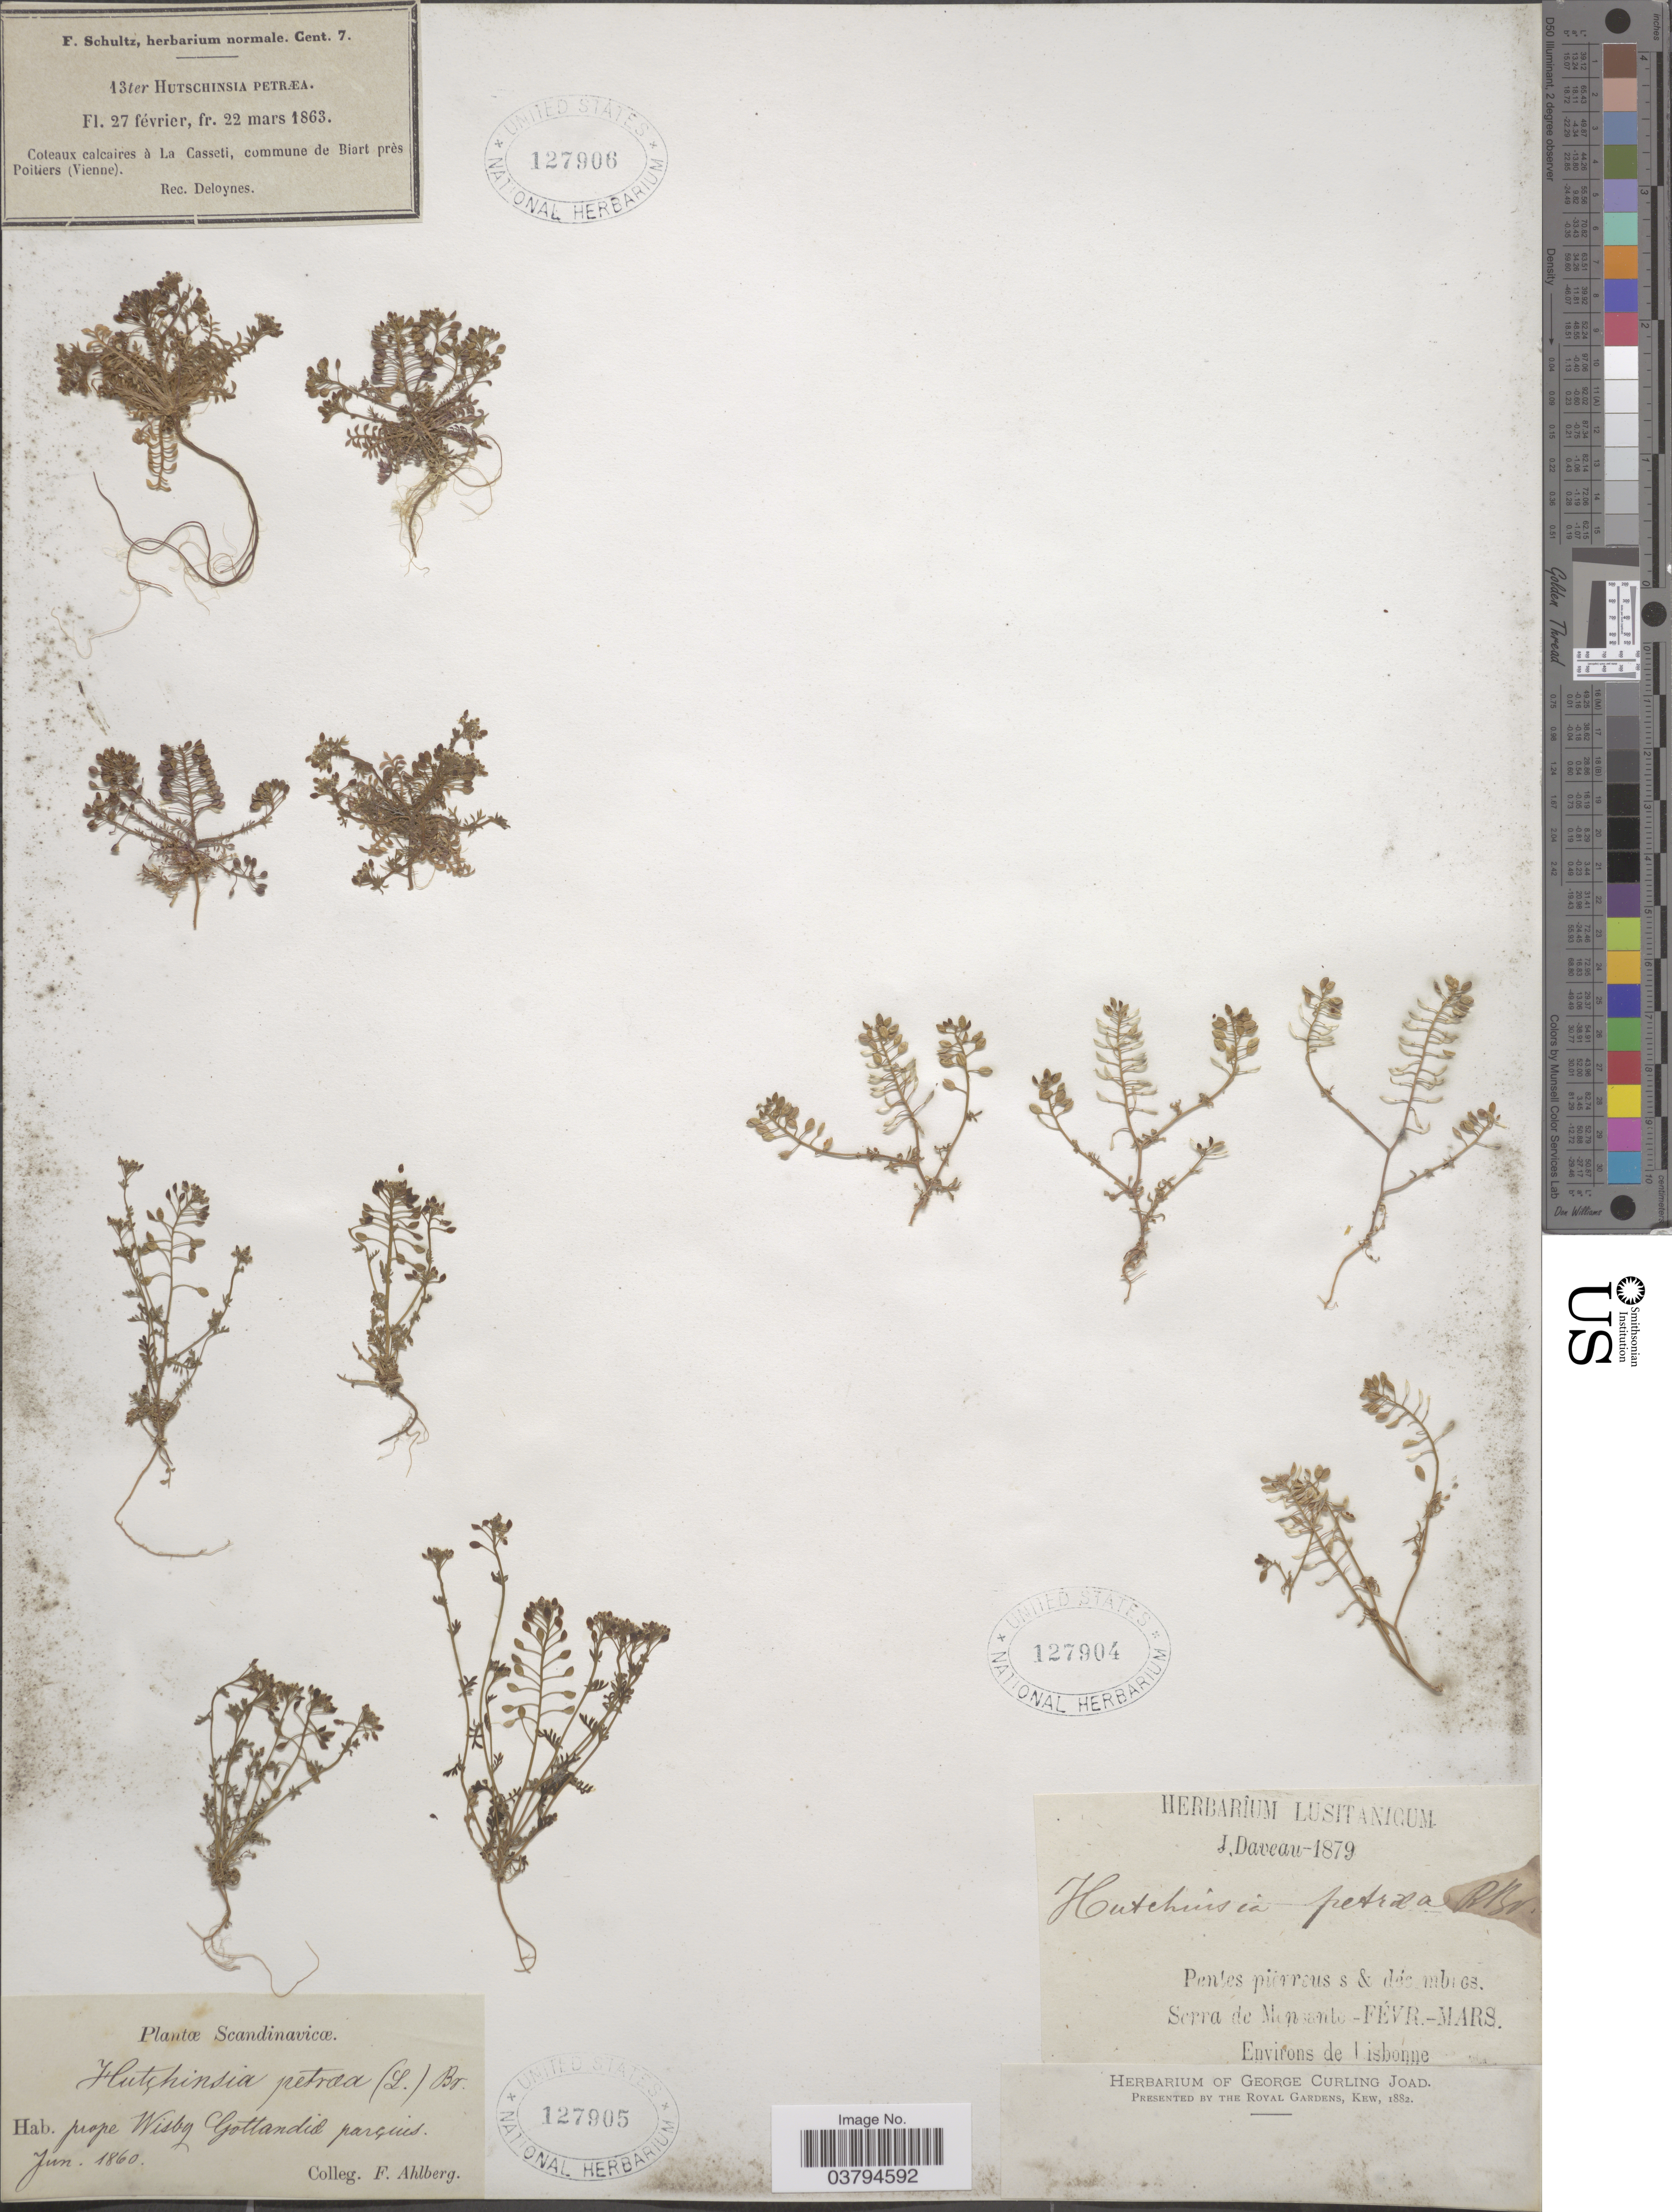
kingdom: Plantae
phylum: Tracheophyta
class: Magnoliopsida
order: Brassicales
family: Brassicaceae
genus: Hutchinsia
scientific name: Hutchinsia petraea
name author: W.T. Aiton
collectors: P. Deloynes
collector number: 13ter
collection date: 1863-02-27/1863-03-22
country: France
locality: Coteaux calcaires à La Casseti, commune de Biart près Poitiers (Vienne).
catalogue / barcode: US 127906